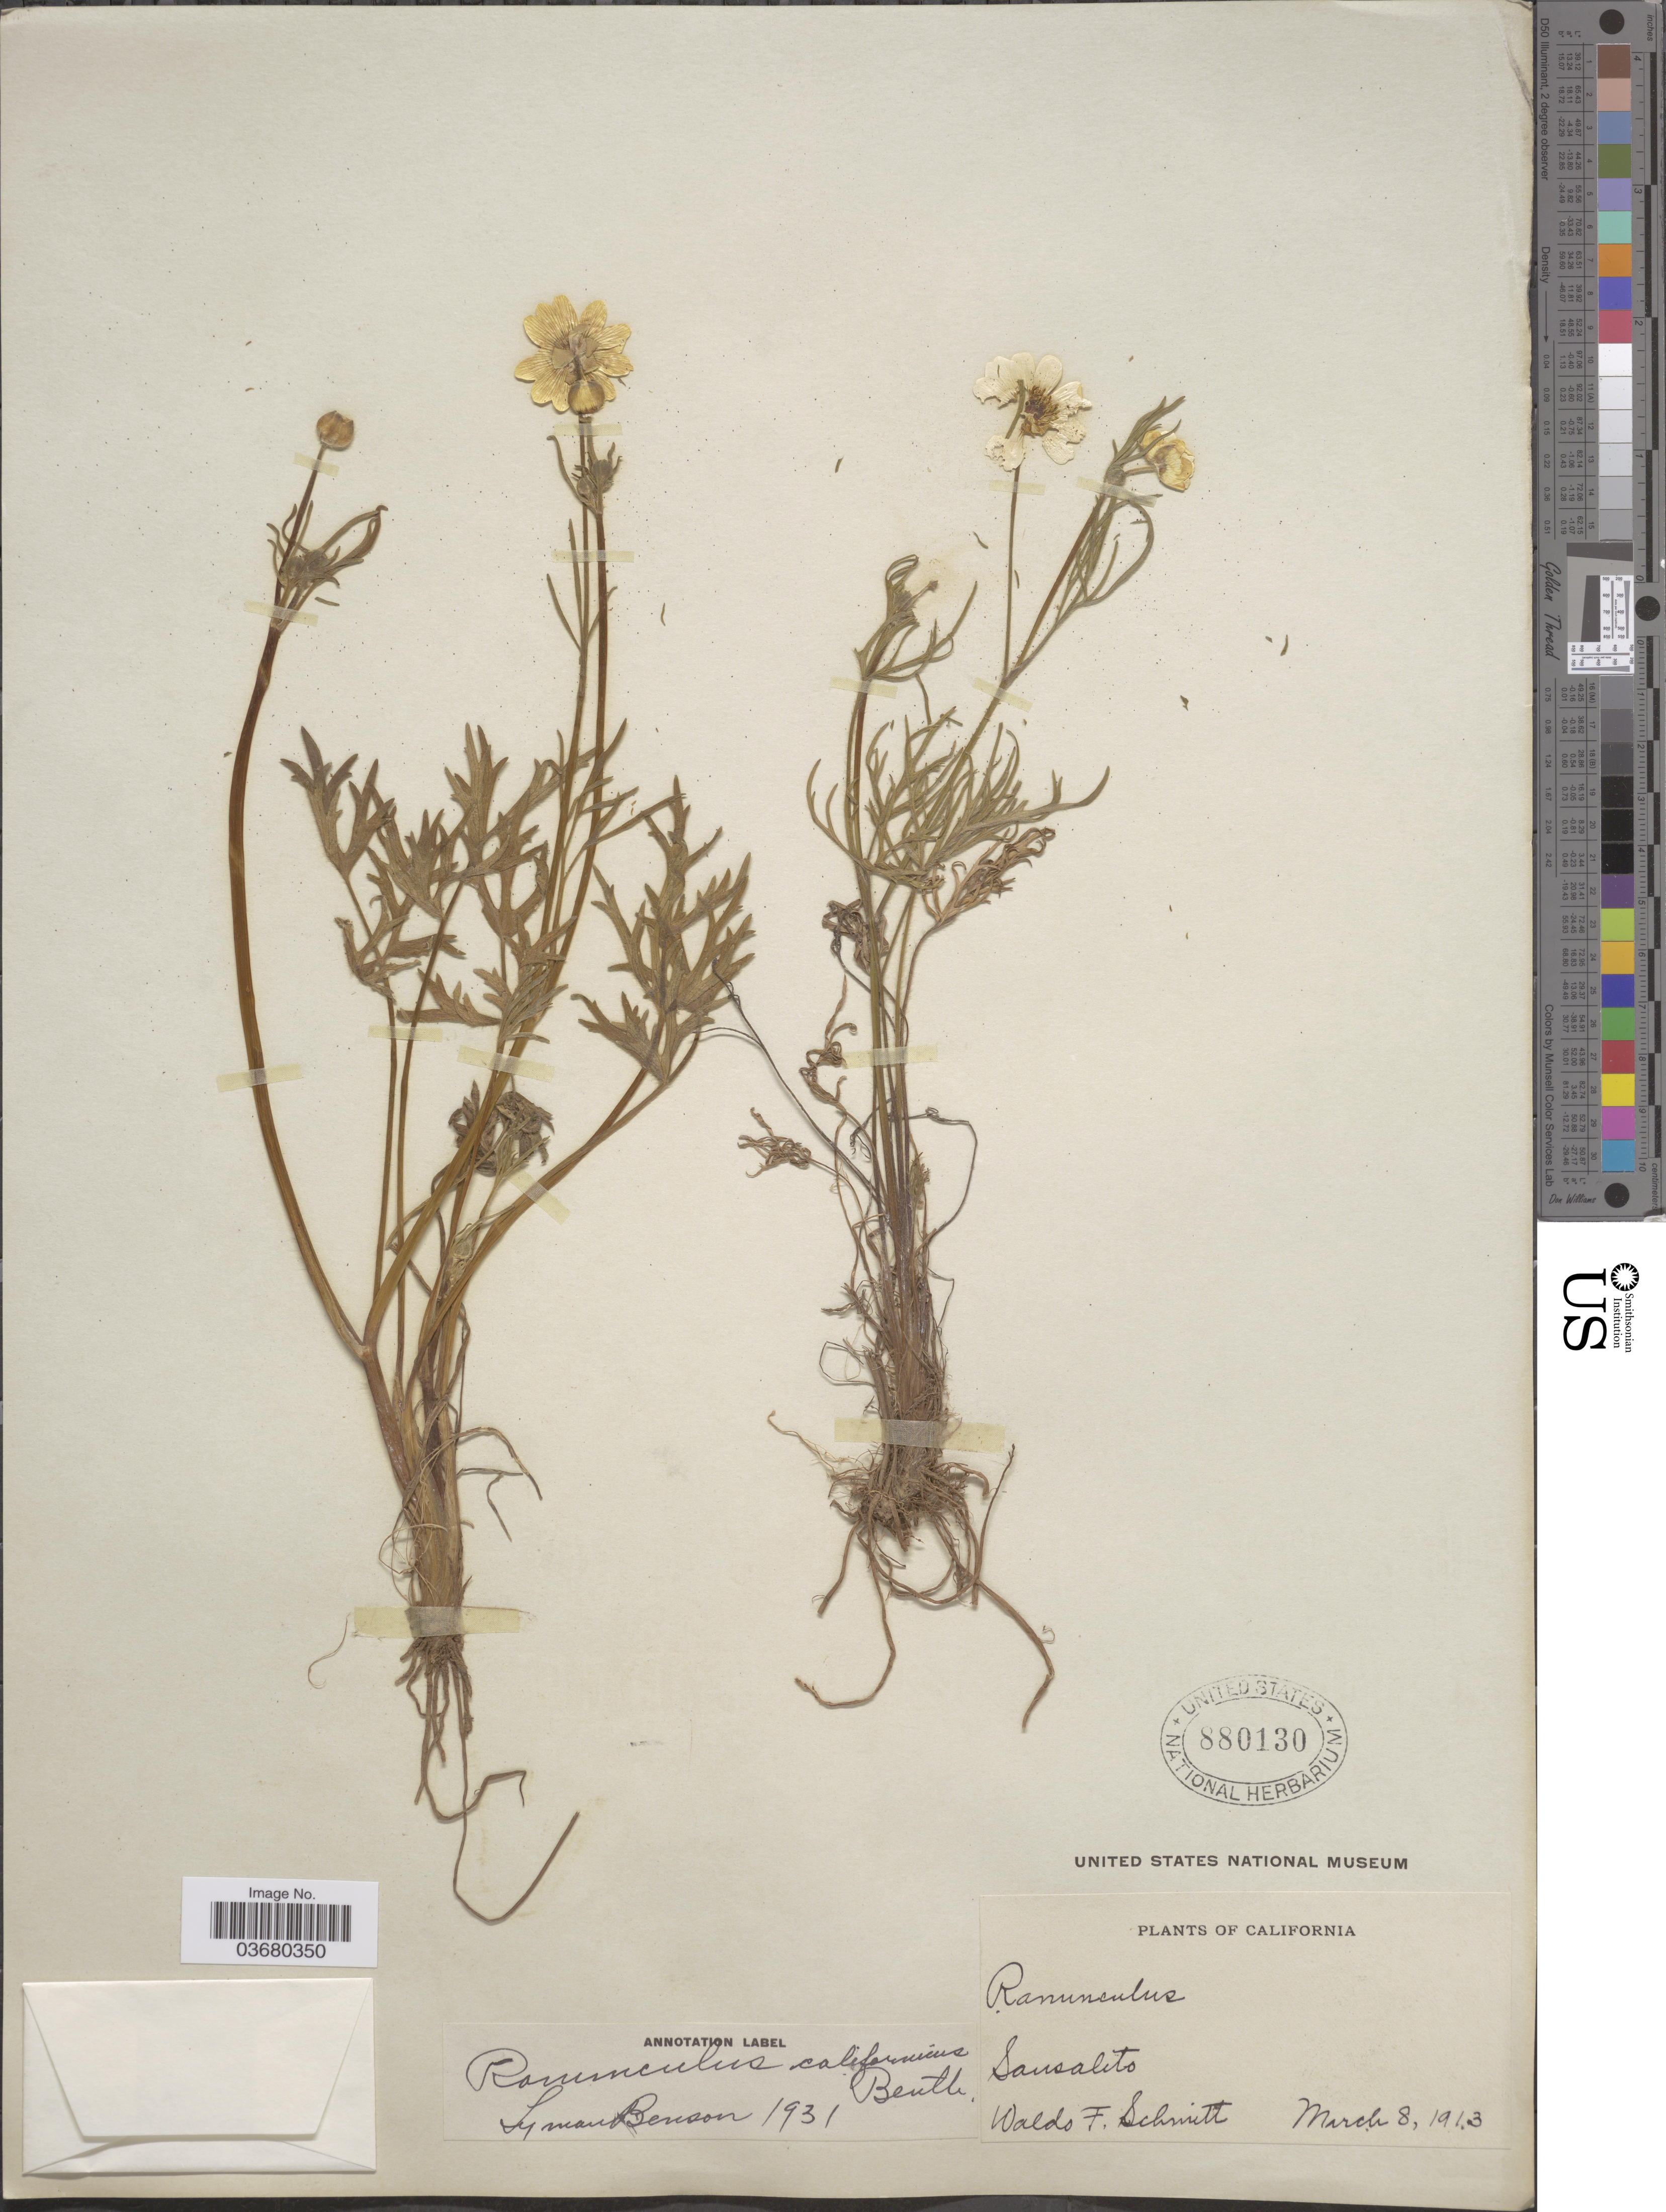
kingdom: Plantae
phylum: Tracheophyta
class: Magnoliopsida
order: Ranunculales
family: Ranunculaceae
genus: Ranunculus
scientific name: Ranunculus californicus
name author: Benth.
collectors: W. F. Schmitt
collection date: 1913-03-08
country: United States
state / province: California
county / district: Marin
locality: Sausalito.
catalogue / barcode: US 880130